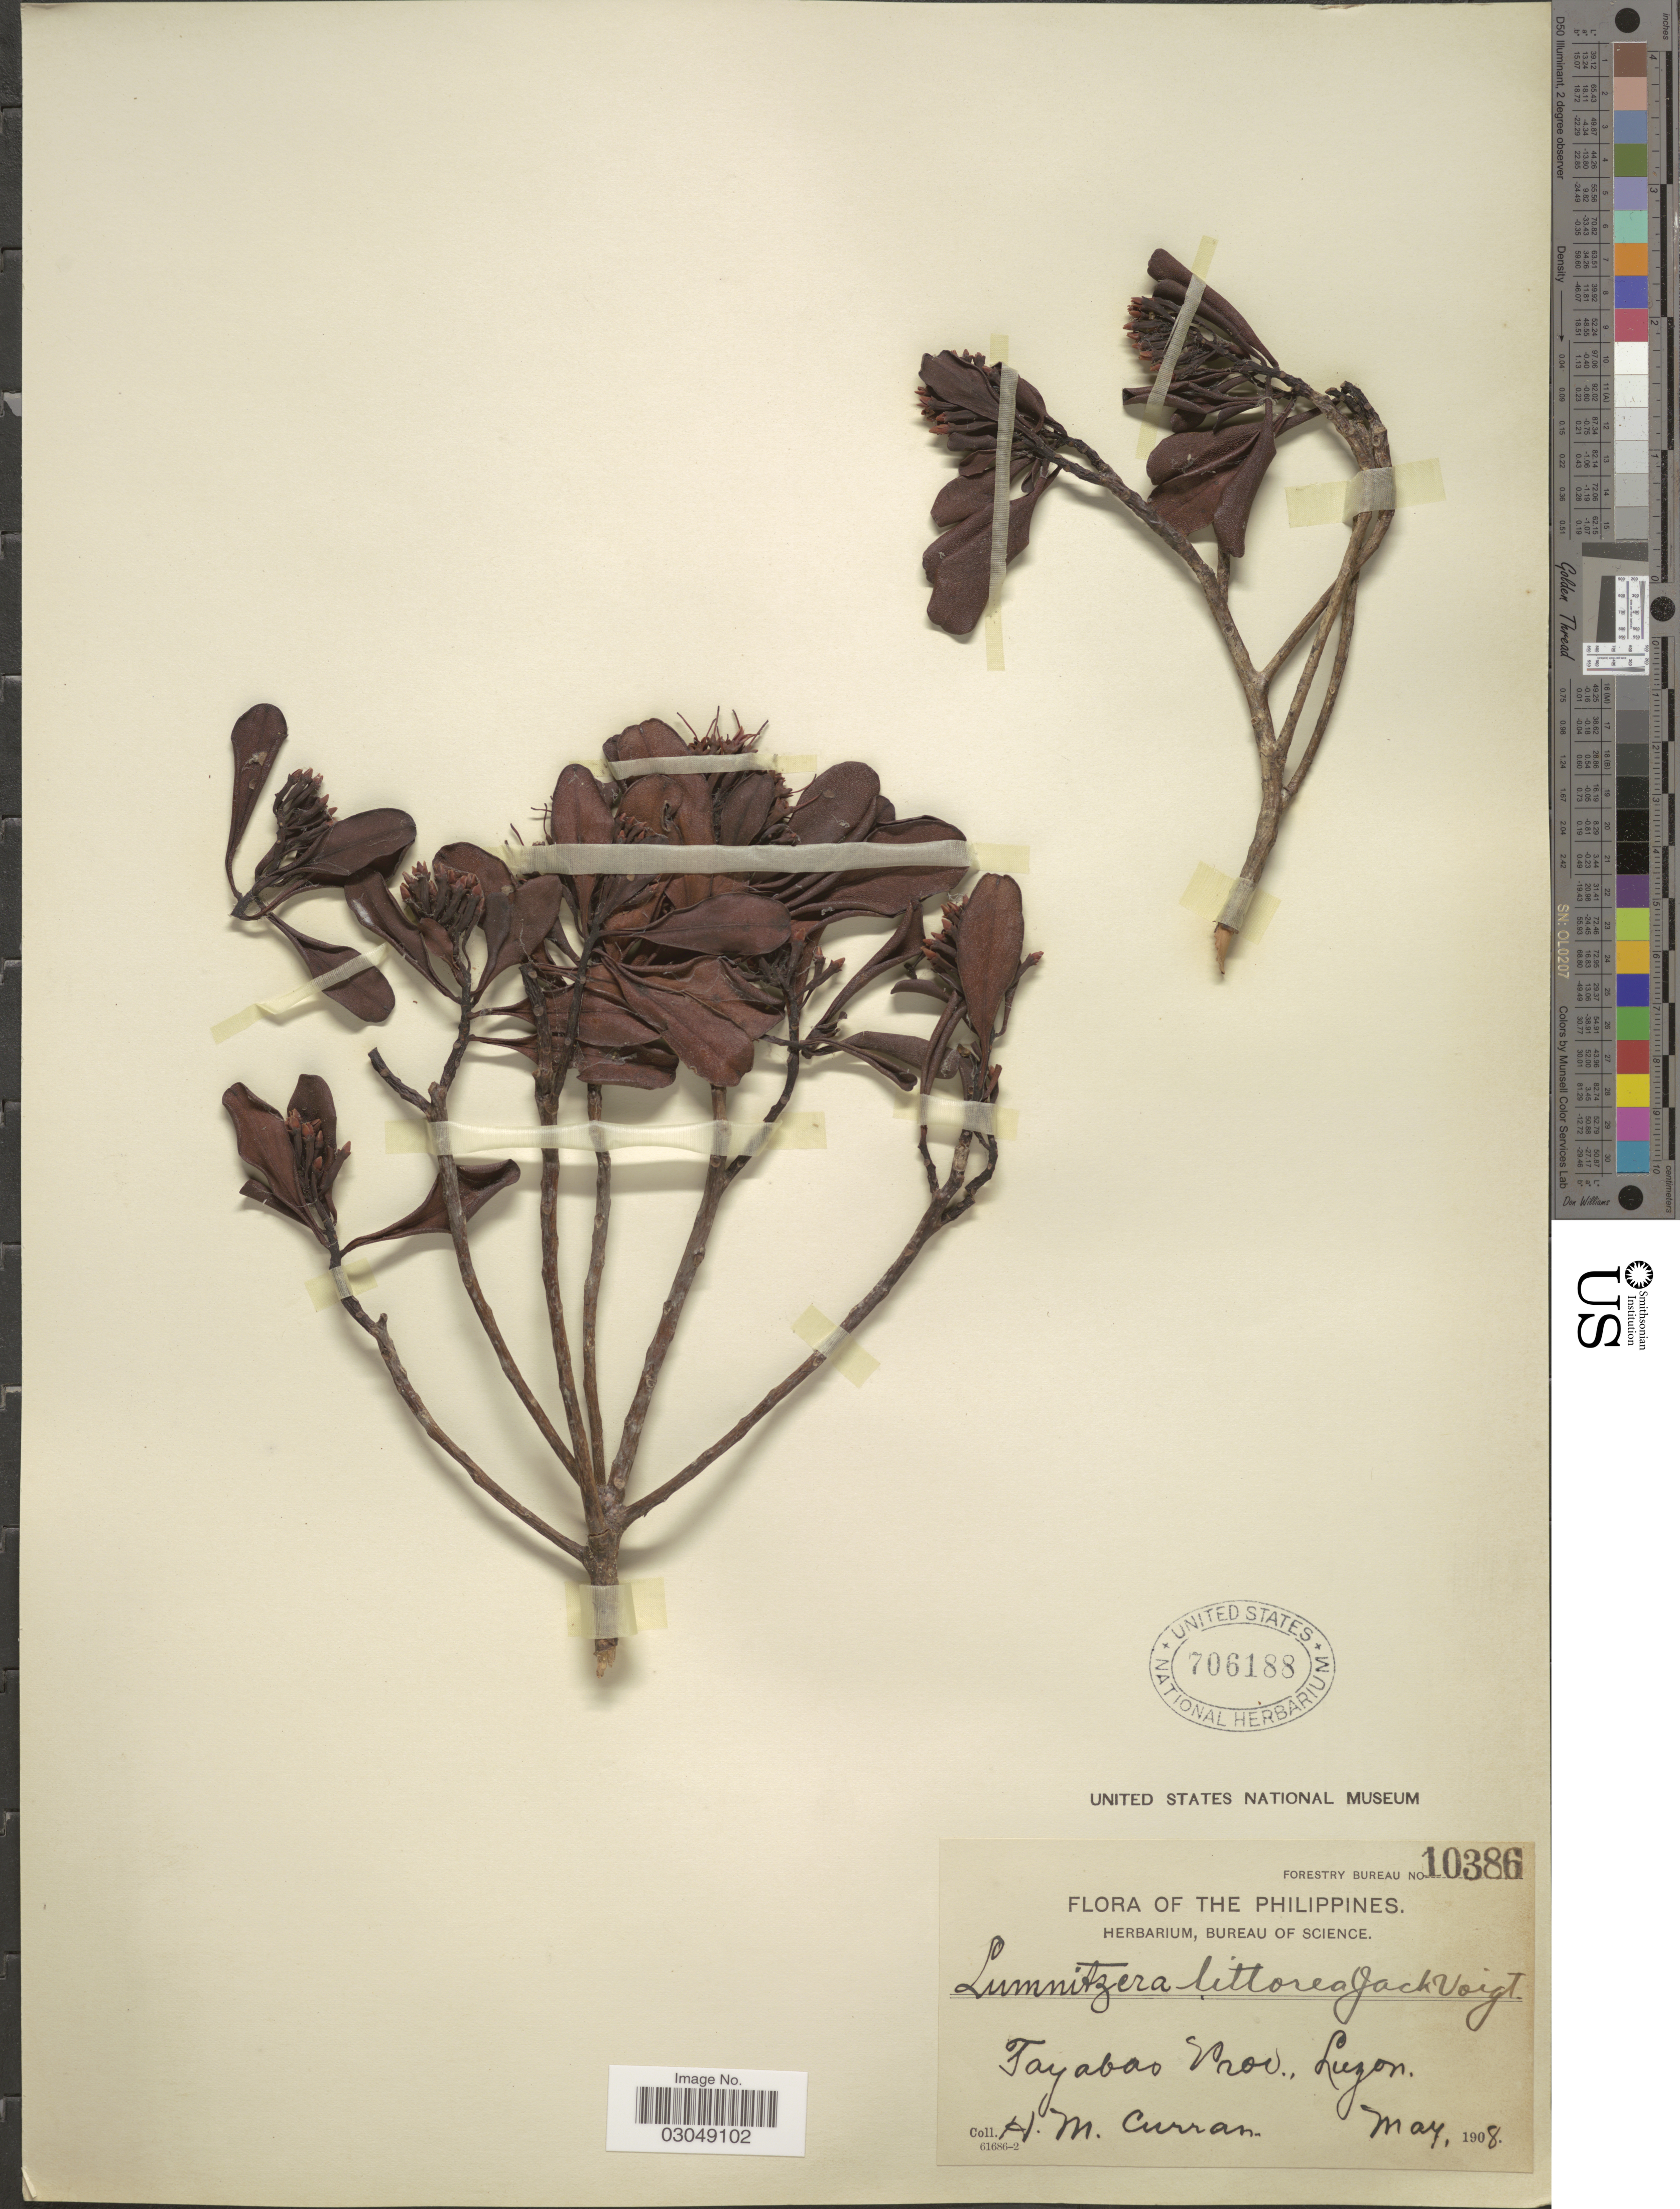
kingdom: Plantae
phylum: Tracheophyta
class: Magnoliopsida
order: Myrtales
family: Combretaceae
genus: Lumnitzera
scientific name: Lumnitzera littorea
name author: (Jack) Voight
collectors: H. M. Curran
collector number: Forestry Bureau10386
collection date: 1908-05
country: Philippines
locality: Tayabas Prov., Luzon.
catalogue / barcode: US 706188